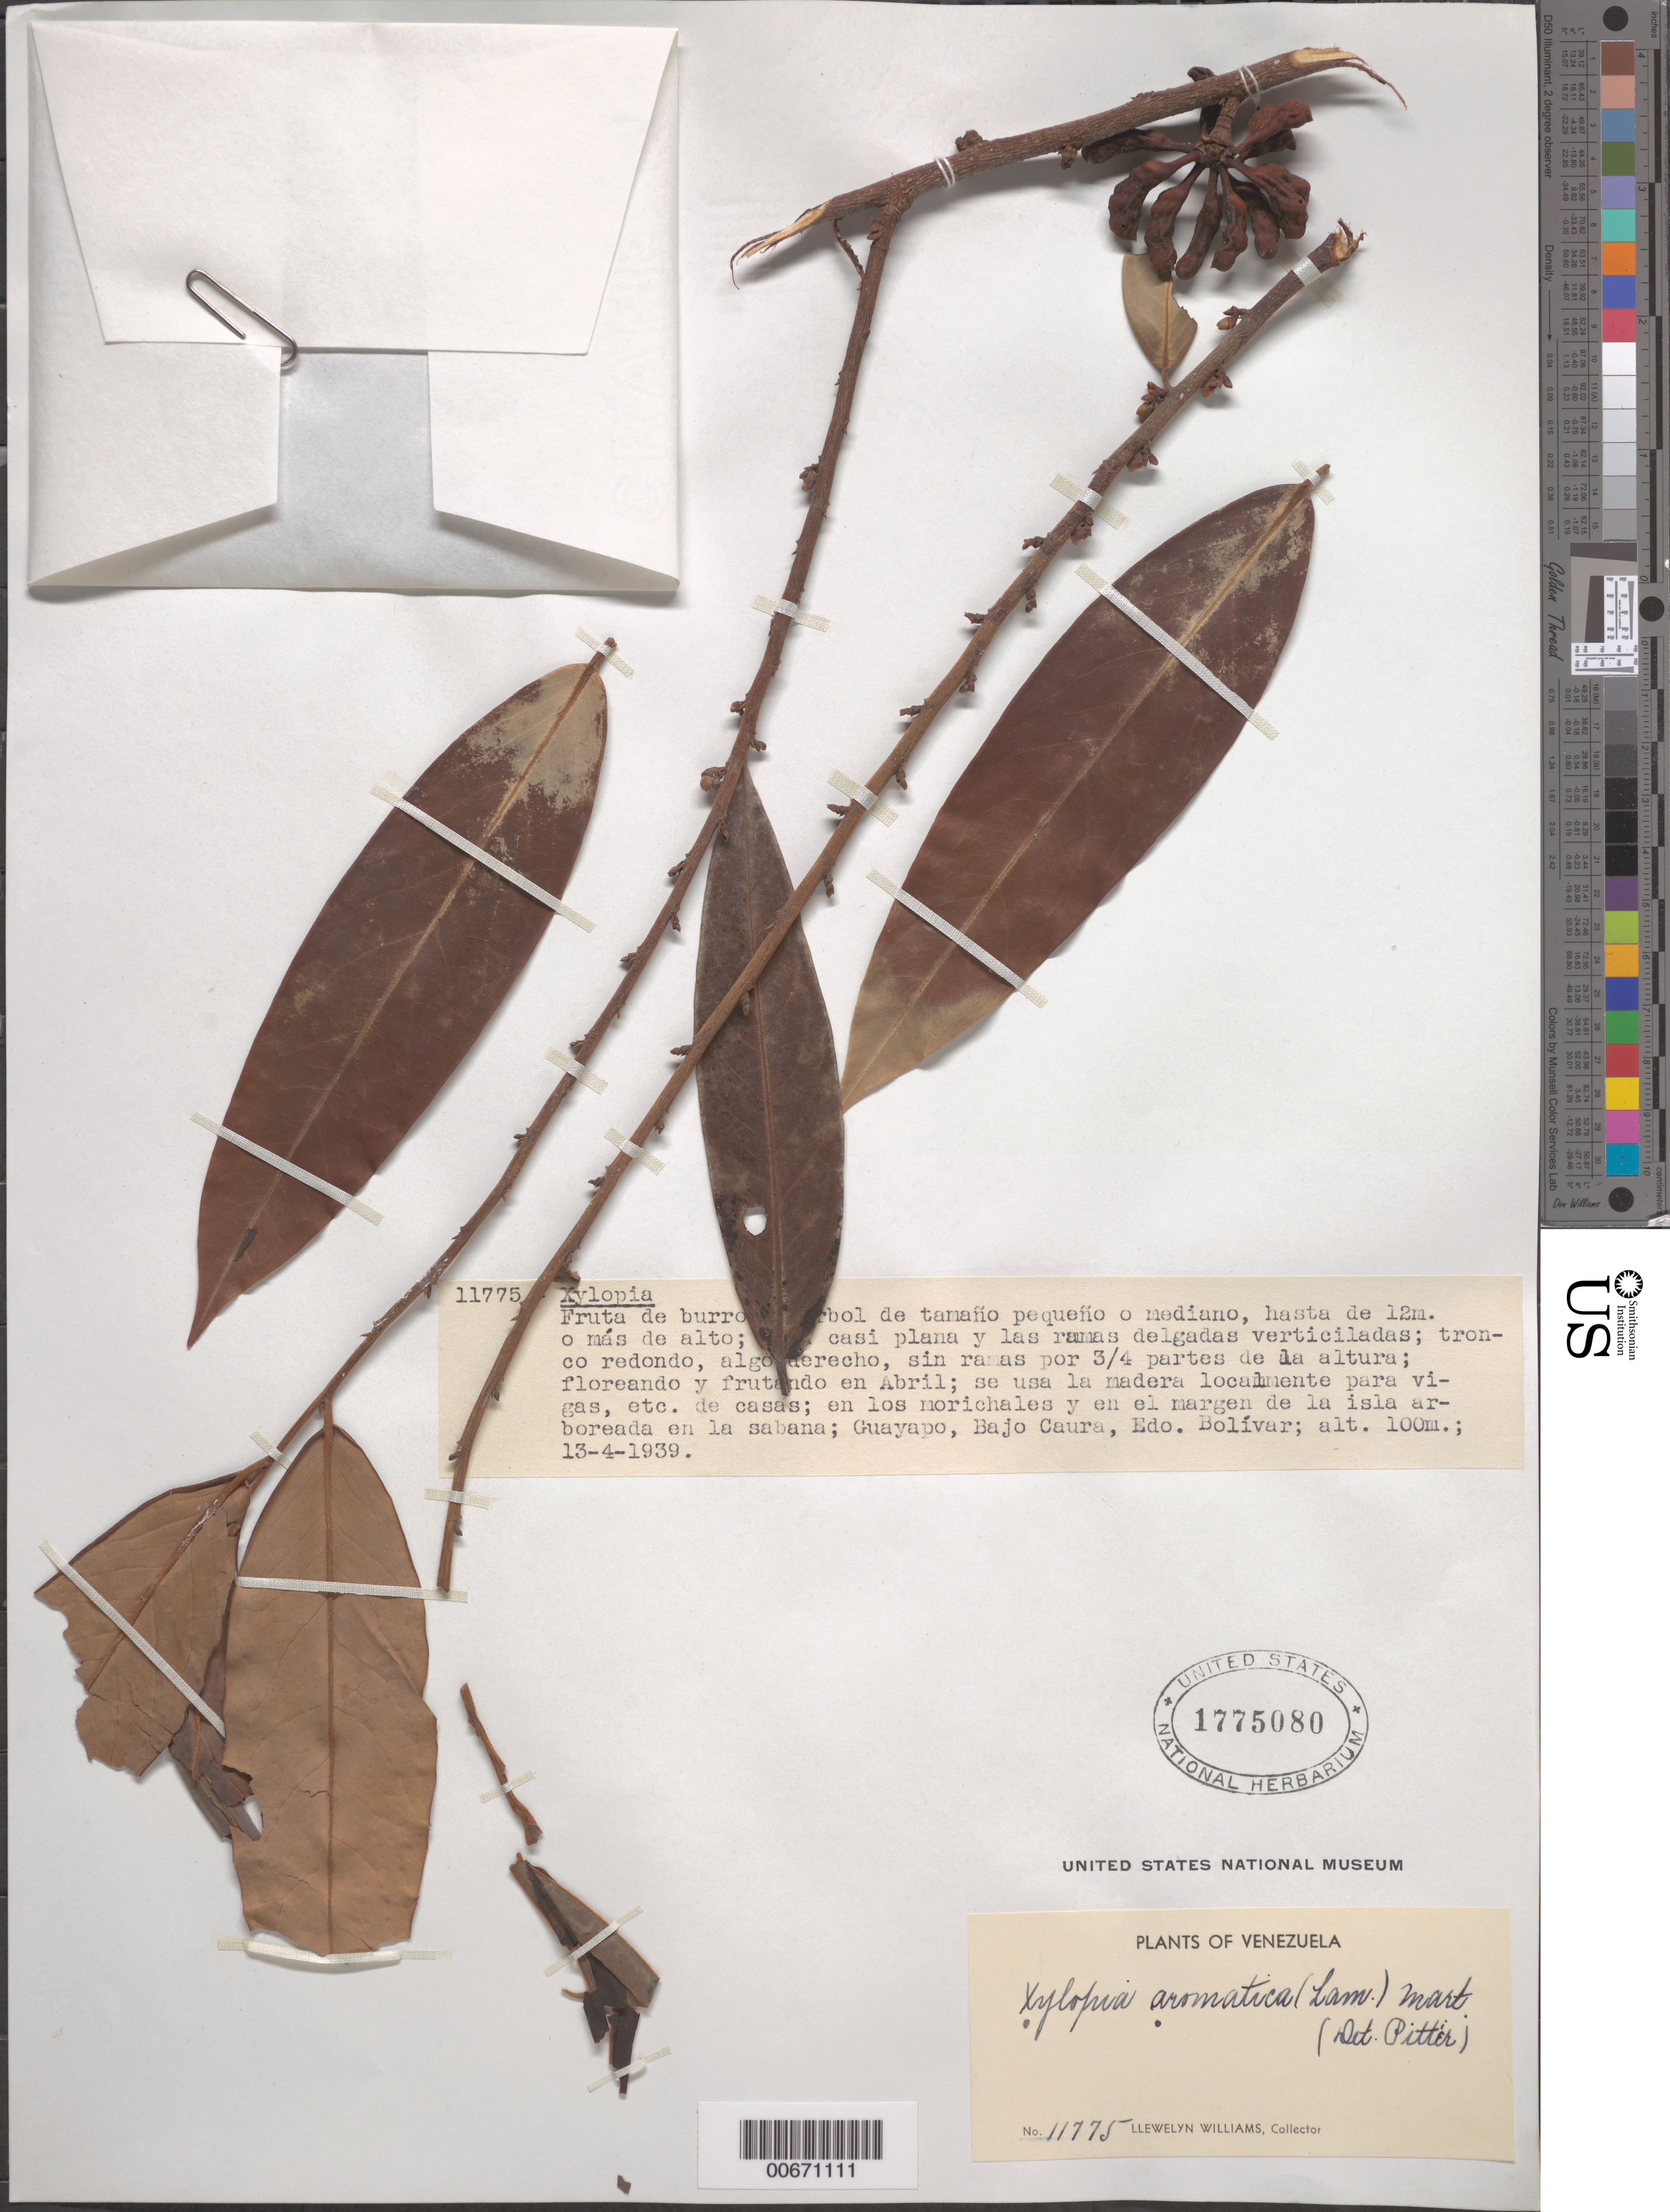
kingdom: Plantae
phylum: Tracheophyta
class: Magnoliopsida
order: Magnoliales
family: Annonaceae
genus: Xylopia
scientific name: Xylopia aromatica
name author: (Lam.) Mart.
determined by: Pittier, Henri F.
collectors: Ll. Williams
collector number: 11775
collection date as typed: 13-Apr-39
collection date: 1939-04-13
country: Venezuela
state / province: Bolívar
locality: Guayapo, Bajo Caura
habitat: Morichales y en el margen de la isla ariboreada en la sabana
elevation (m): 100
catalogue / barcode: US 1775080